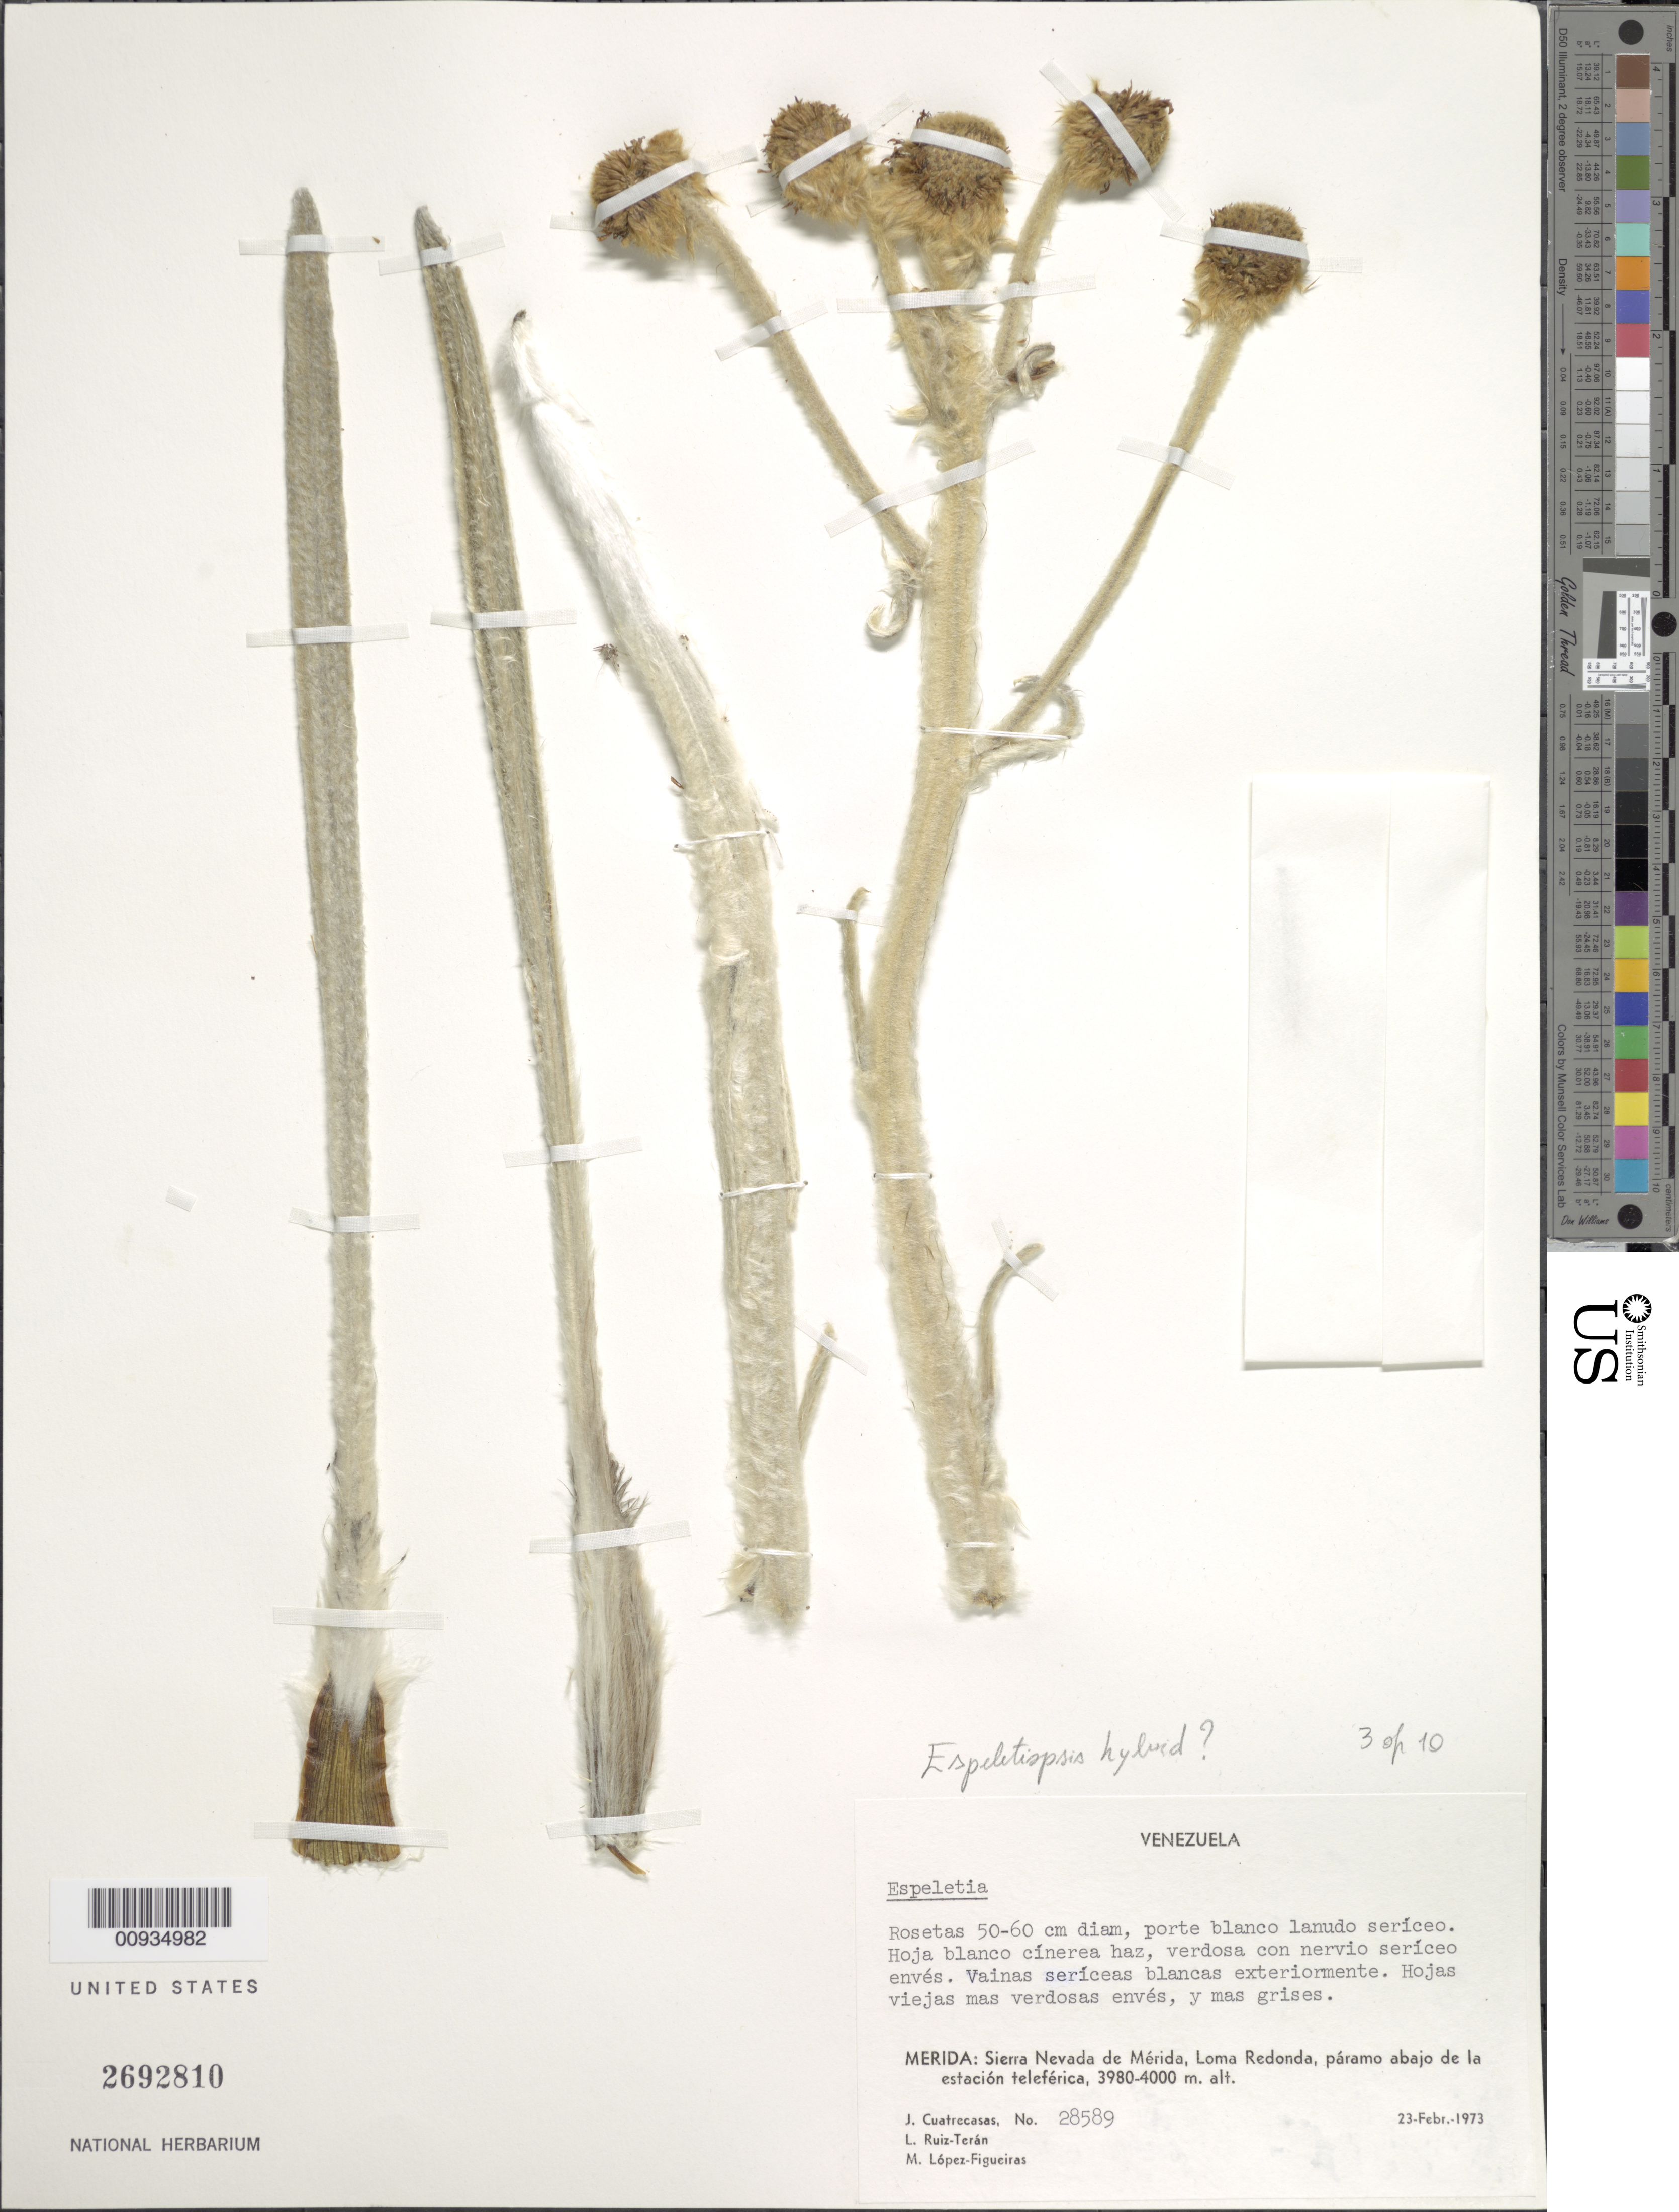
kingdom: Plantae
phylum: Tracheophyta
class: Magnoliopsida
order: Asterales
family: Asteraceae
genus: Espeletiopsis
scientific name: Espeletiopsis sp.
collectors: J. Cuatrecasas, L. E. Ruíz-Terán & M. López Figueiras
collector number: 28589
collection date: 1973-02-23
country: Venezuela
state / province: Mérida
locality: Loma Redonda, páramo abajo de la estación teleférica. Sierra Nevada de Mérida.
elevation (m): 3980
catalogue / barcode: US 2692810